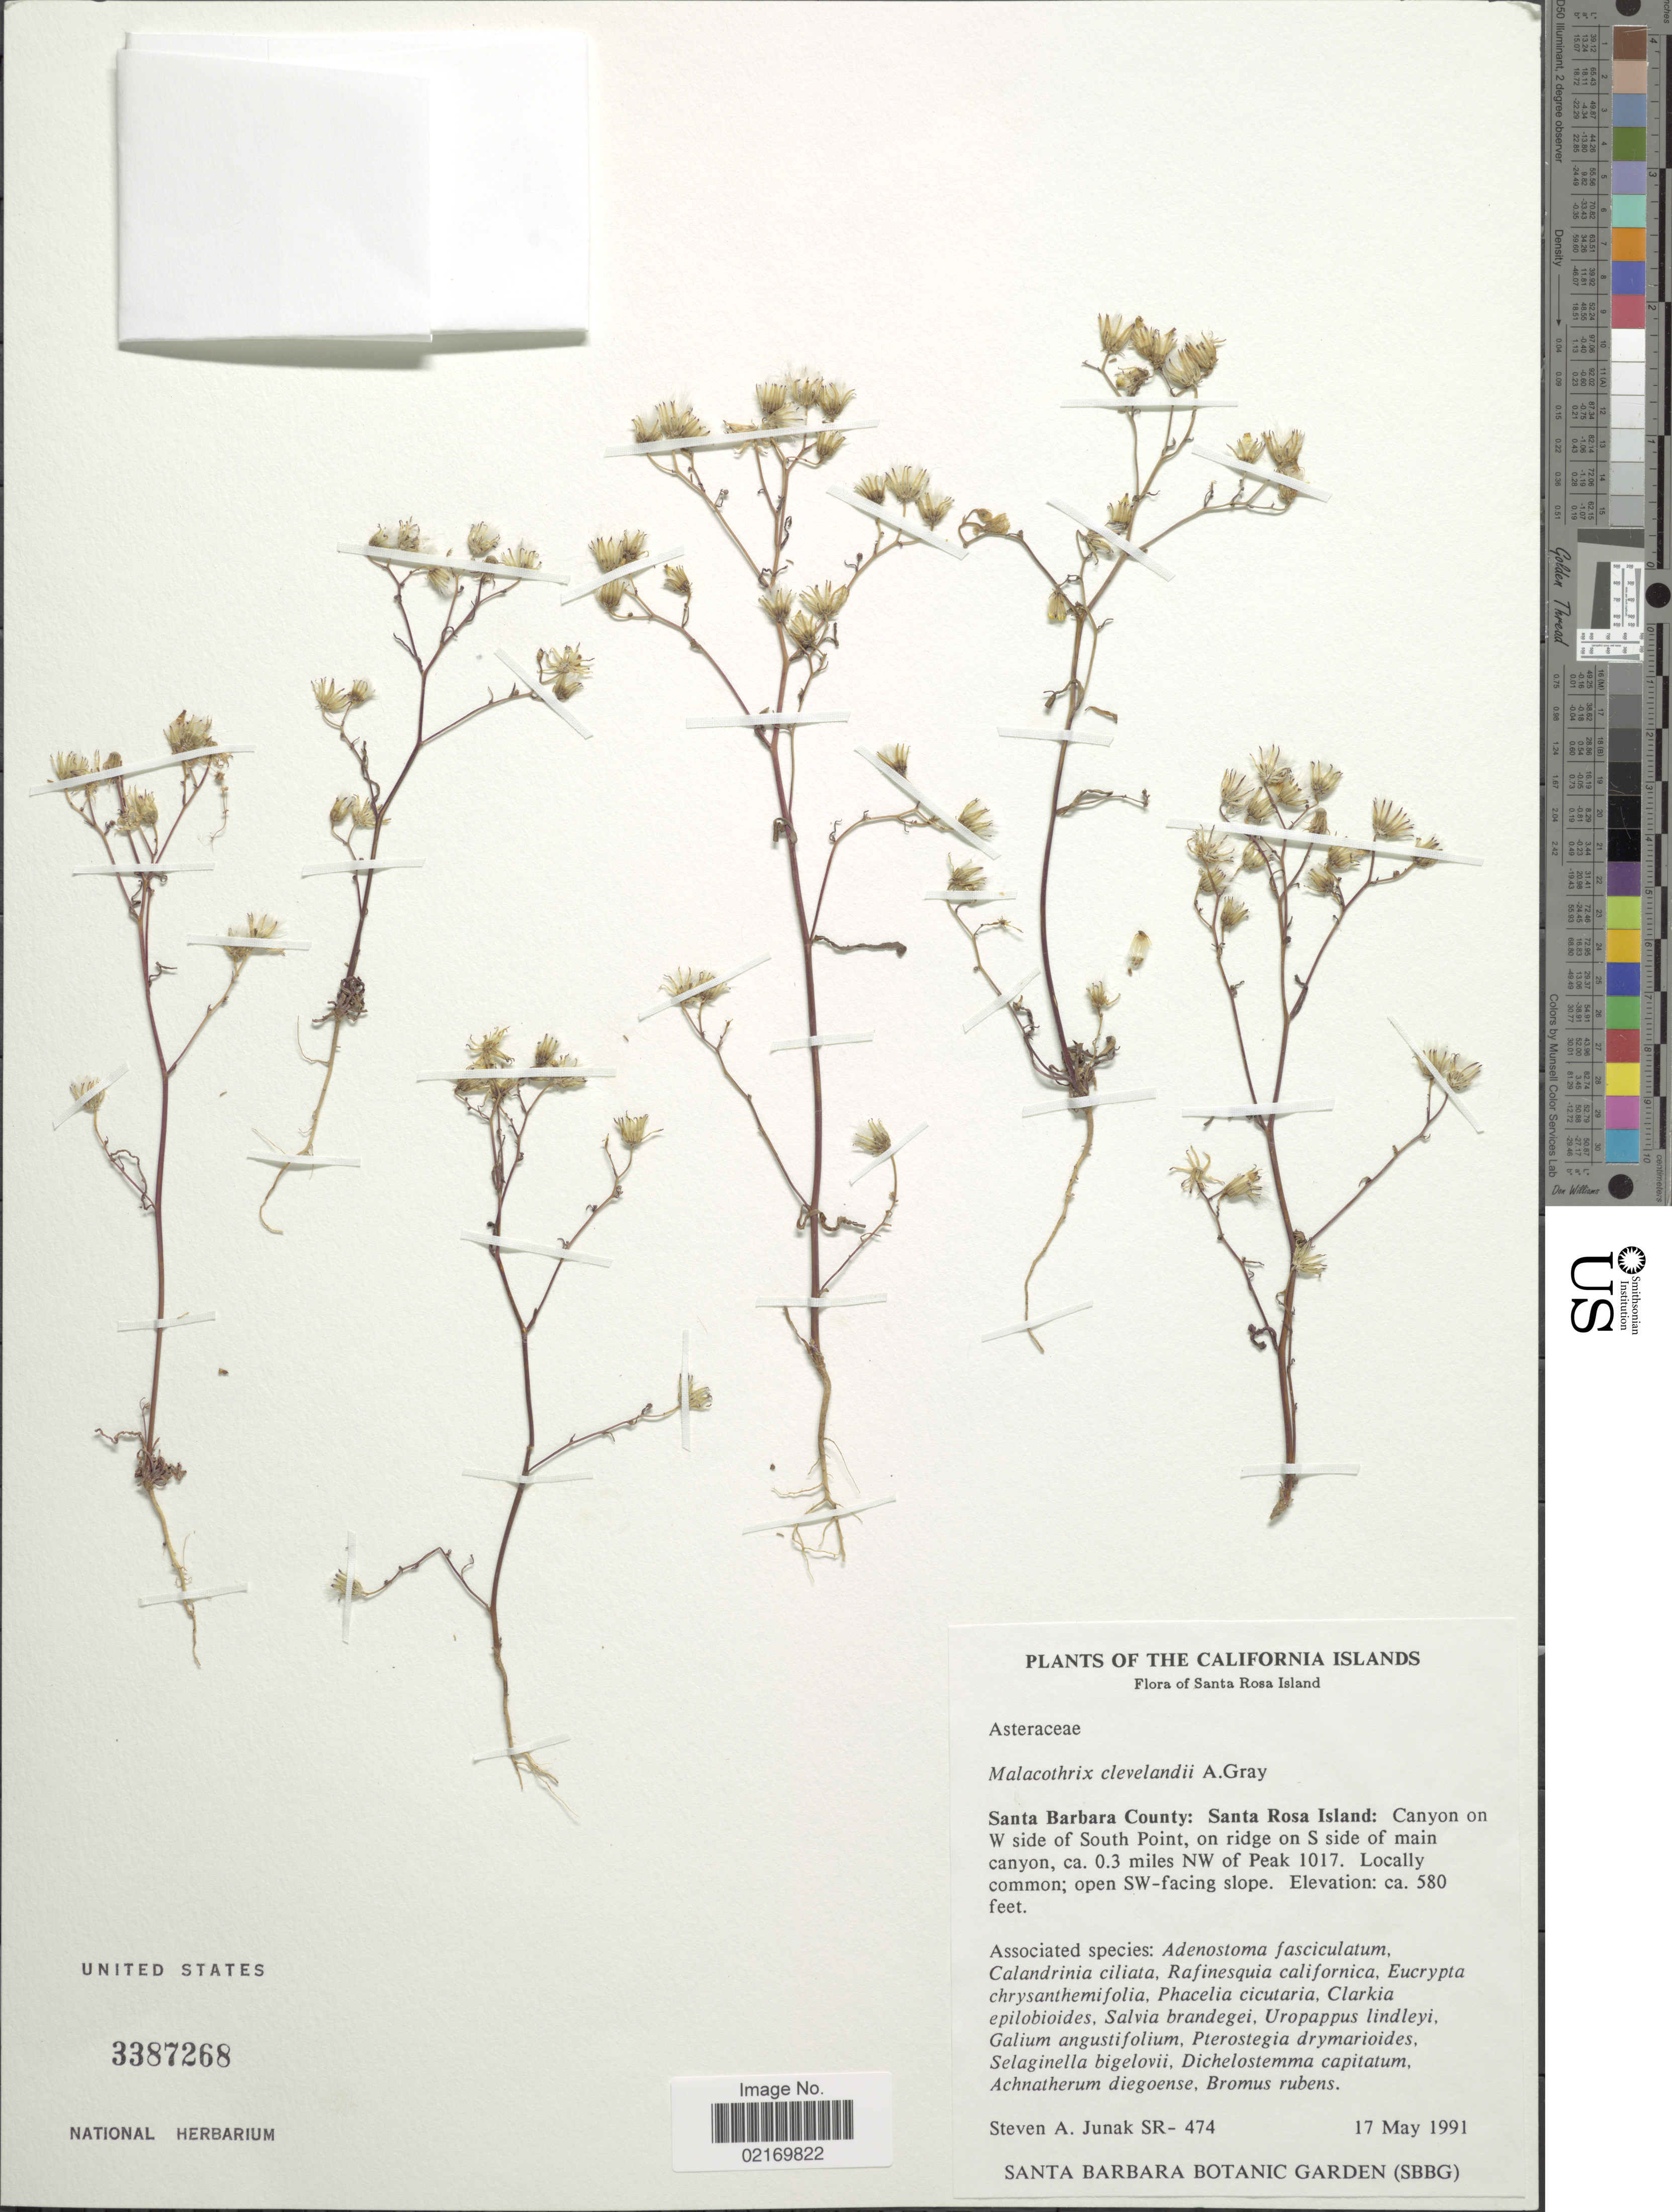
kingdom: Plantae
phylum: Tracheophyta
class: Magnoliopsida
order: Asterales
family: Asteraceae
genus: Malacothrix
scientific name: Malacothrix clevelandii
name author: A. Gray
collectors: S. Junak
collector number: SR-474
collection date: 1991-05-17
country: United States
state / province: California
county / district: Santa Barbara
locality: California Islands, Santa Rosa Island, Santa Barbara County, Canyon on W side of South Point, on ridge on S side of main canyon, ca 0.3 miles NW of Peak 1017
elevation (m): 177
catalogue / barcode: US 3387268